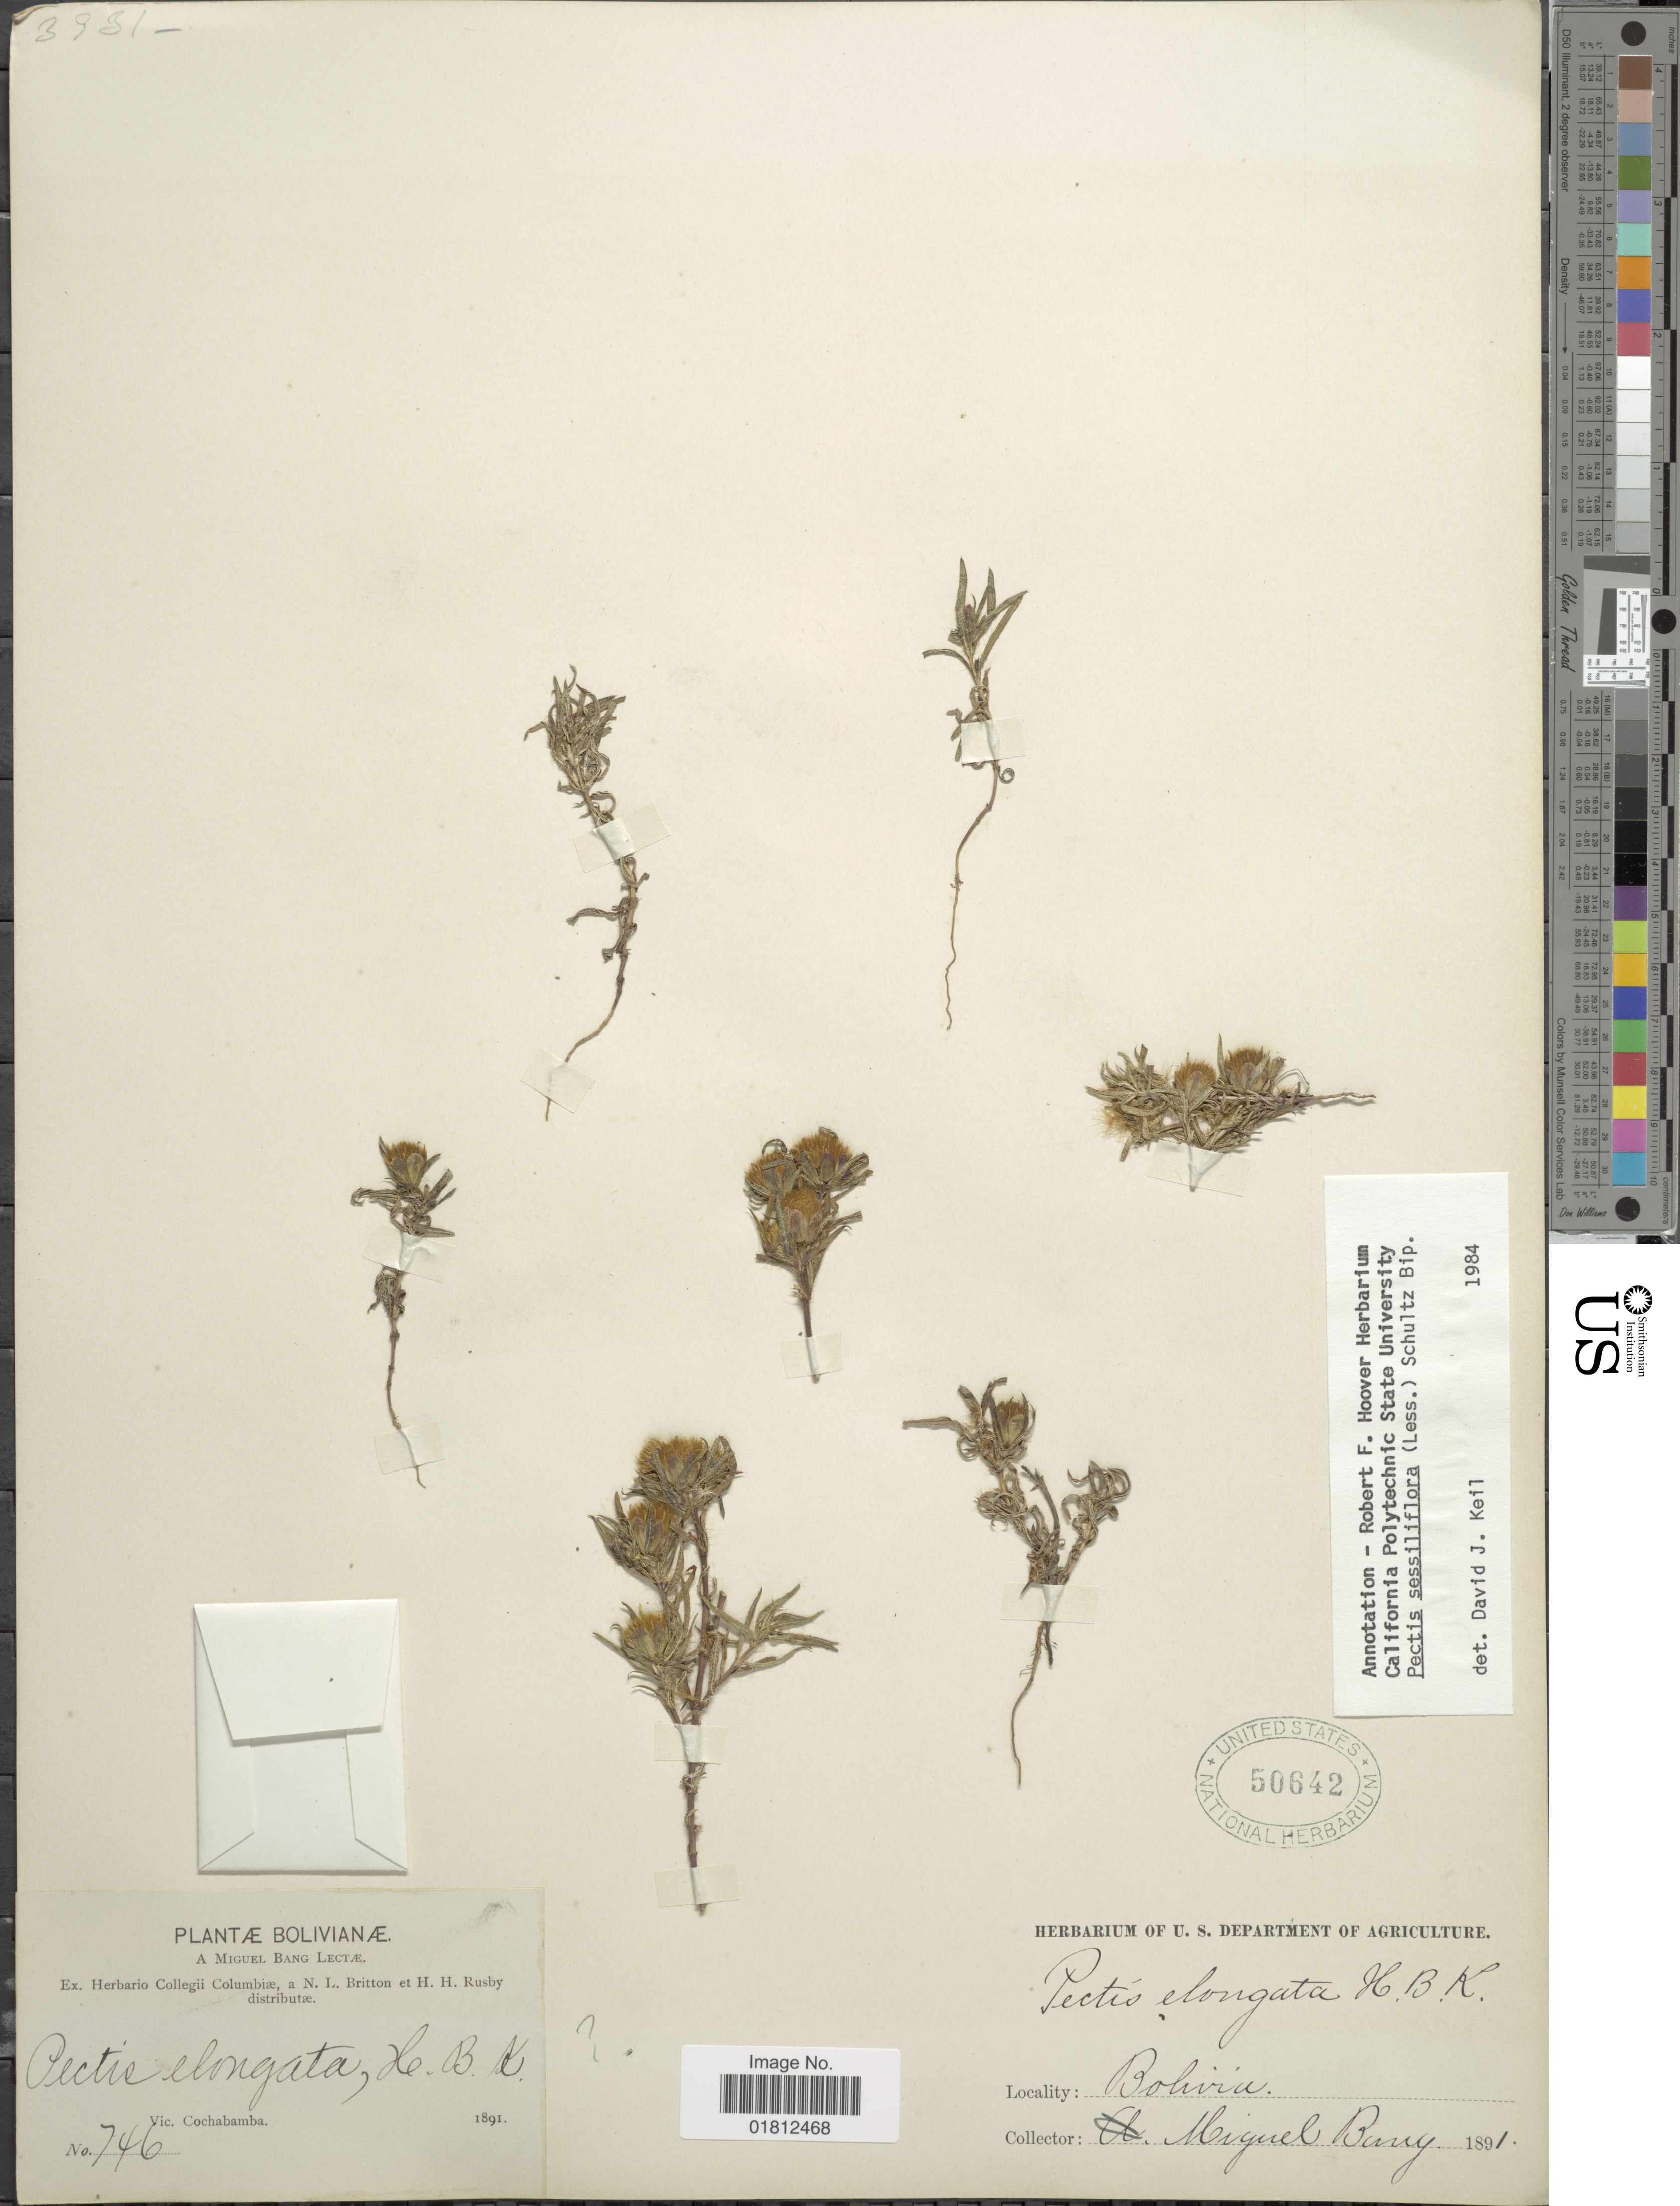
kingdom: Plantae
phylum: Tracheophyta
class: Magnoliopsida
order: Asterales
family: Asteraceae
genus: Pectis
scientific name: Pectis sessiliflora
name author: (Less.) Sch. Bip.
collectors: M. Bang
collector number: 746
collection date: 1891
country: Bolivia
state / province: Cochabamba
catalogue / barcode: US 50642